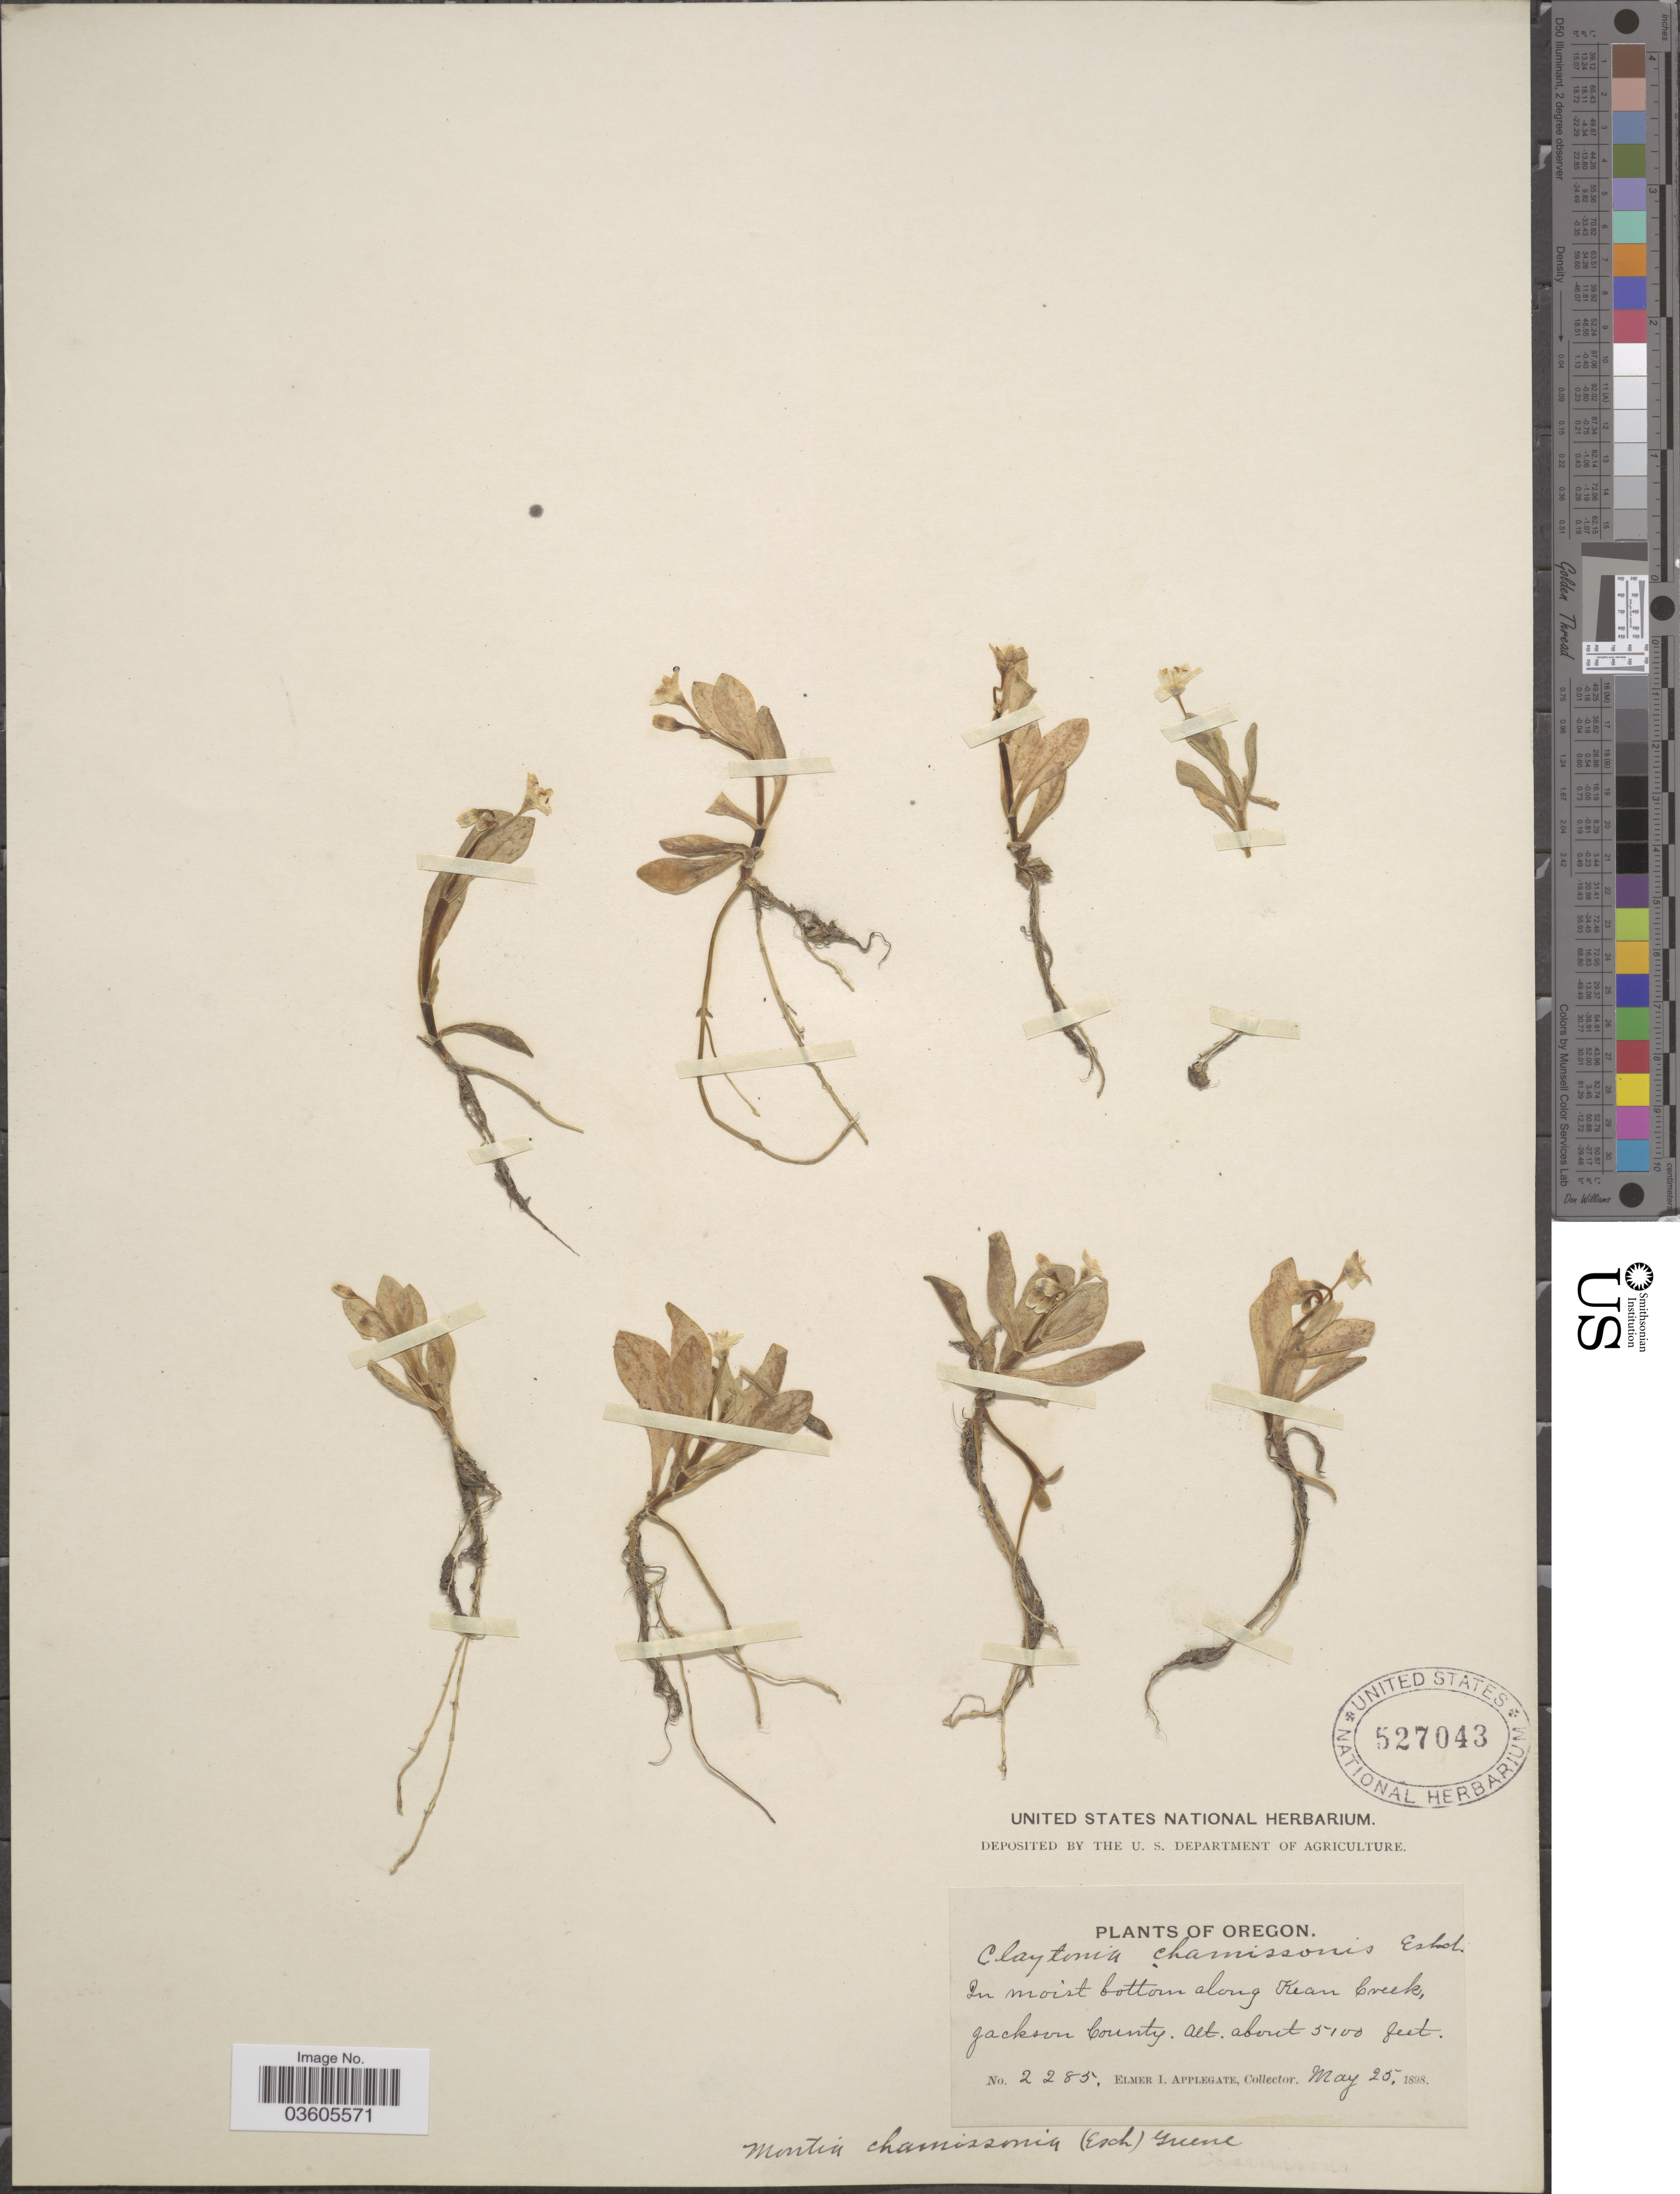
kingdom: Plantae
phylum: Tracheophyta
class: Magnoliopsida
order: Caryophyllales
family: Montiaceae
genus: Montia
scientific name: Montia chamissoi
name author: (Ledeb. ex Spreng.) Greene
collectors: E. I. Applegate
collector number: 2285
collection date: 1898-05-25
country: United States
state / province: Oregon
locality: In moist bottom along Kean Creek, Jackson County.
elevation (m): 1554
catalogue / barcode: US 527043